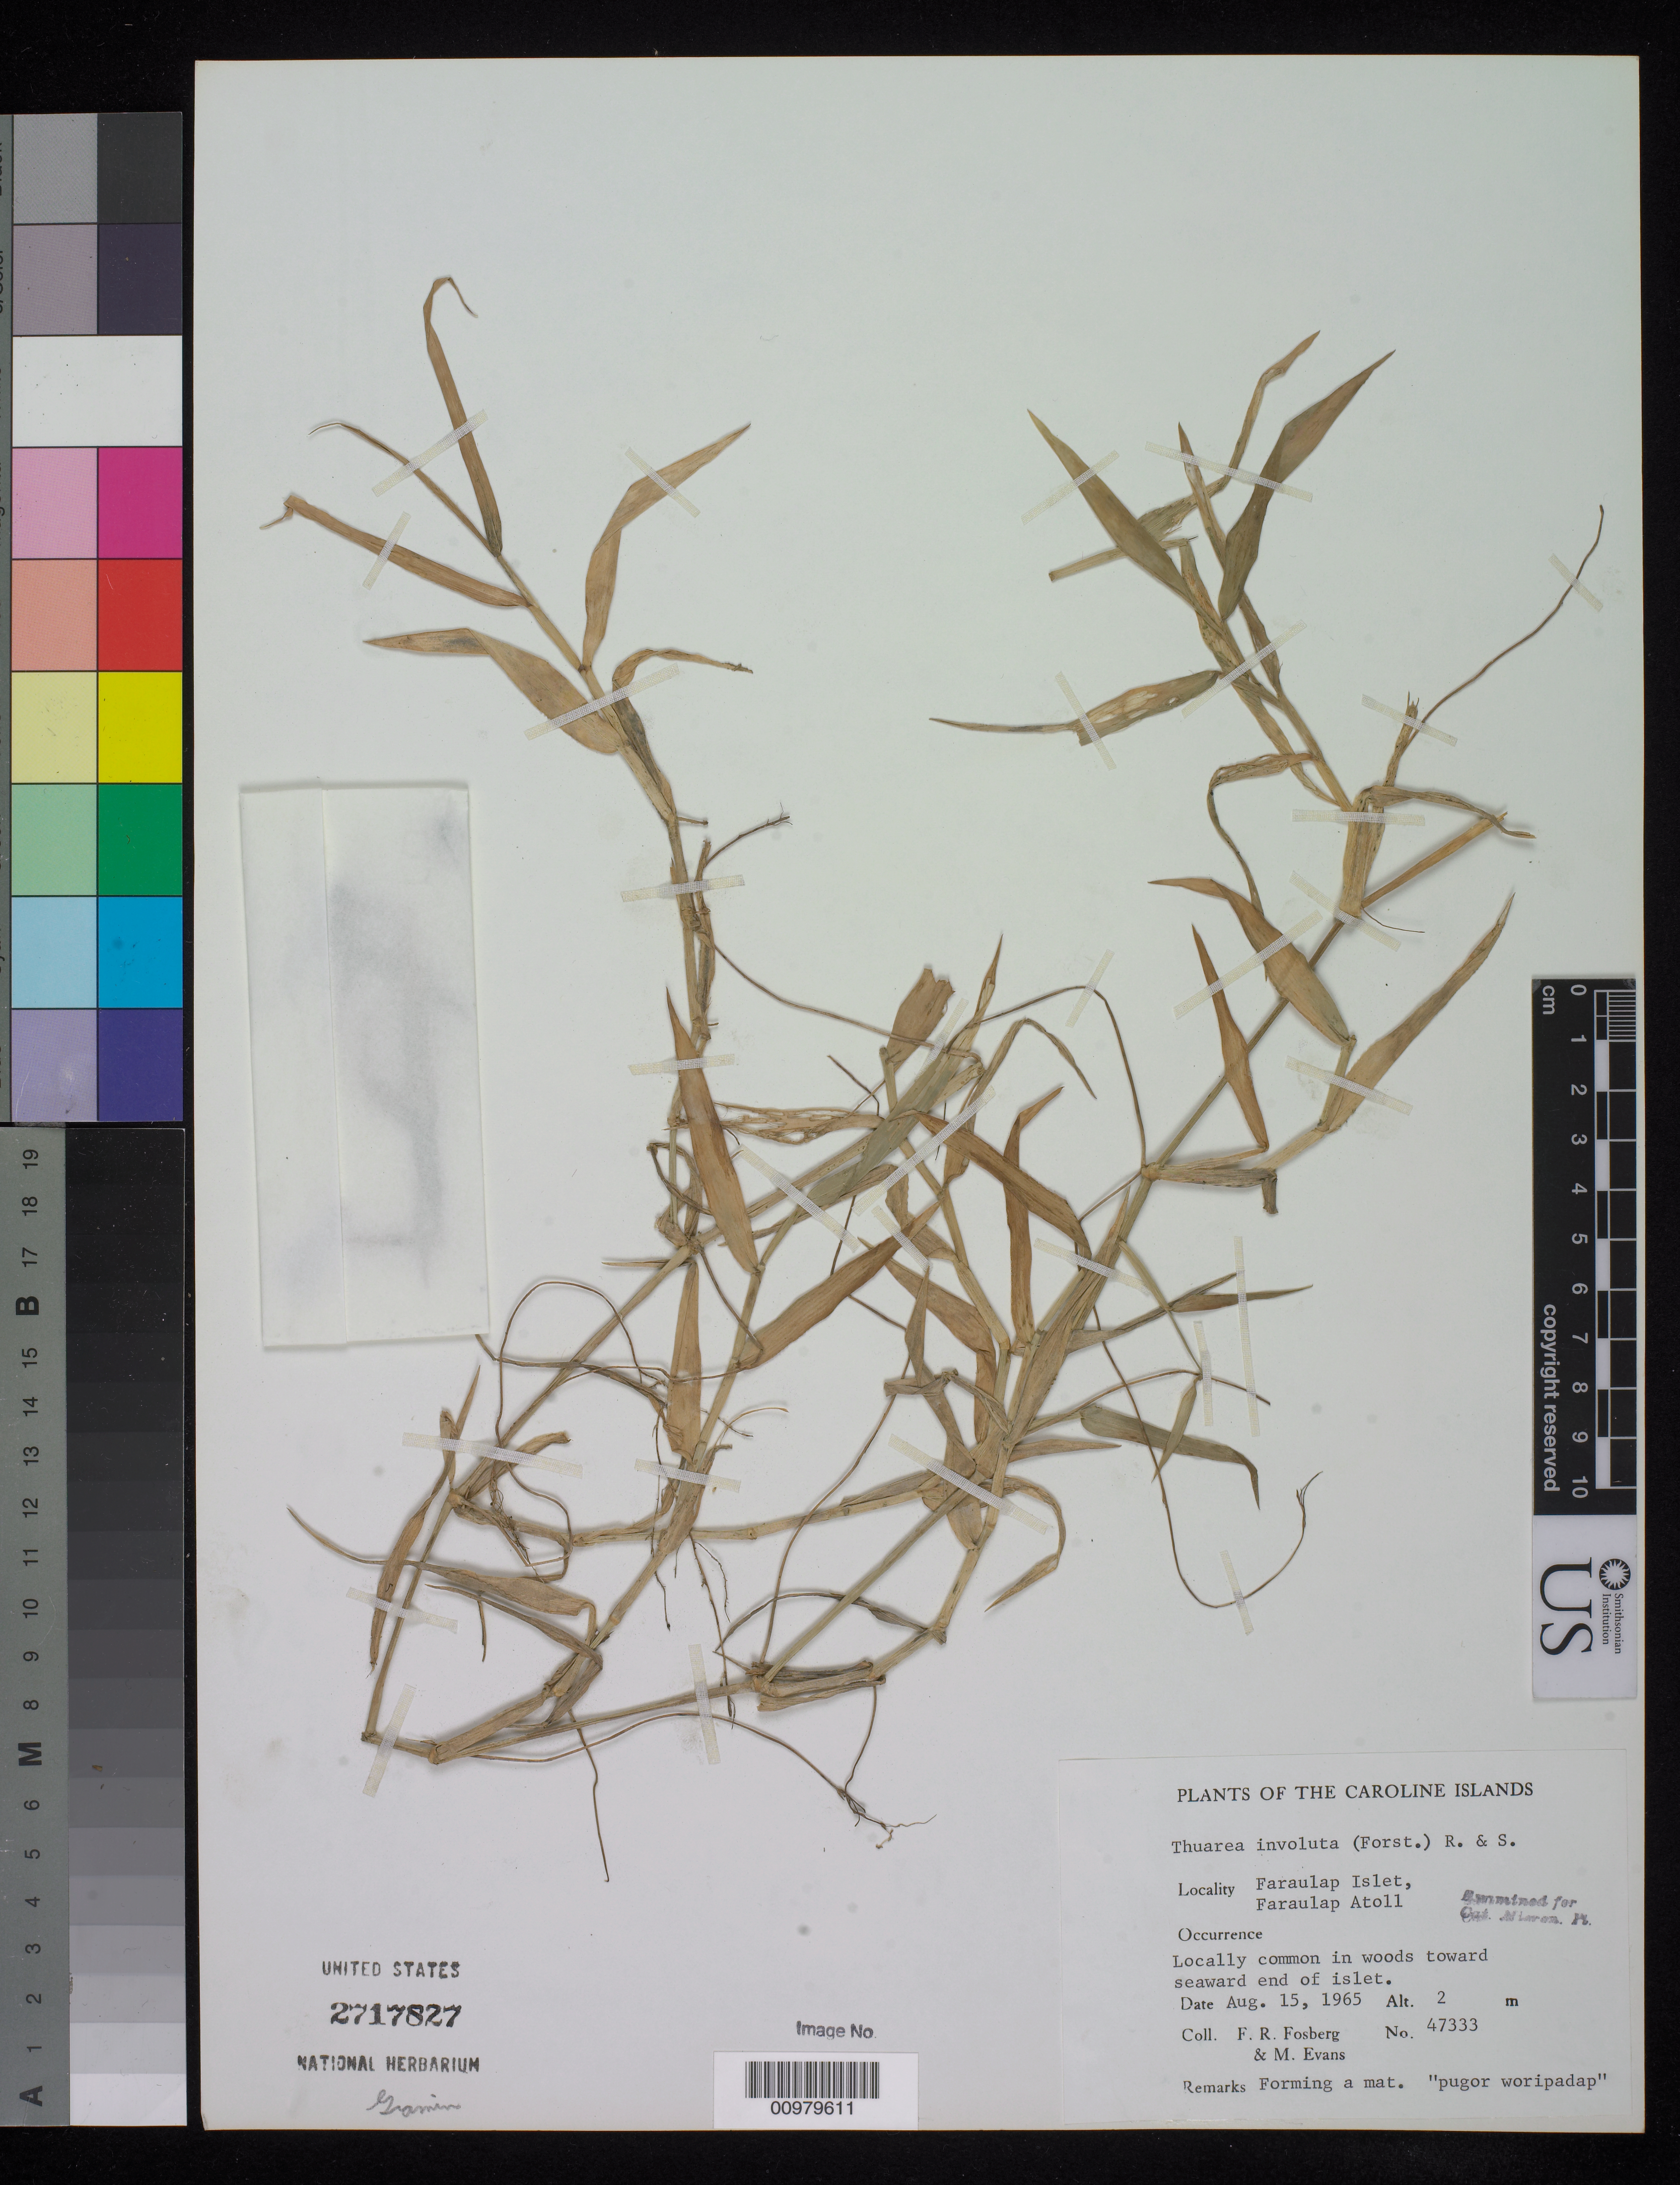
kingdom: Plantae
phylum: Tracheophyta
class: Liliopsida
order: Poales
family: Poaceae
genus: Thuarea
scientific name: Thuarea involuta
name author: (G. Forst.) R. Br. ex Sm.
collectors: F. R. Fosberg & M. S. Evans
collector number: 47333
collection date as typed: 15 Aug 1955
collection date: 1955-08-15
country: Micronesia, Federated States of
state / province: Yap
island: Faraulep Atoll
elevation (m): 2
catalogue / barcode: US 2717827